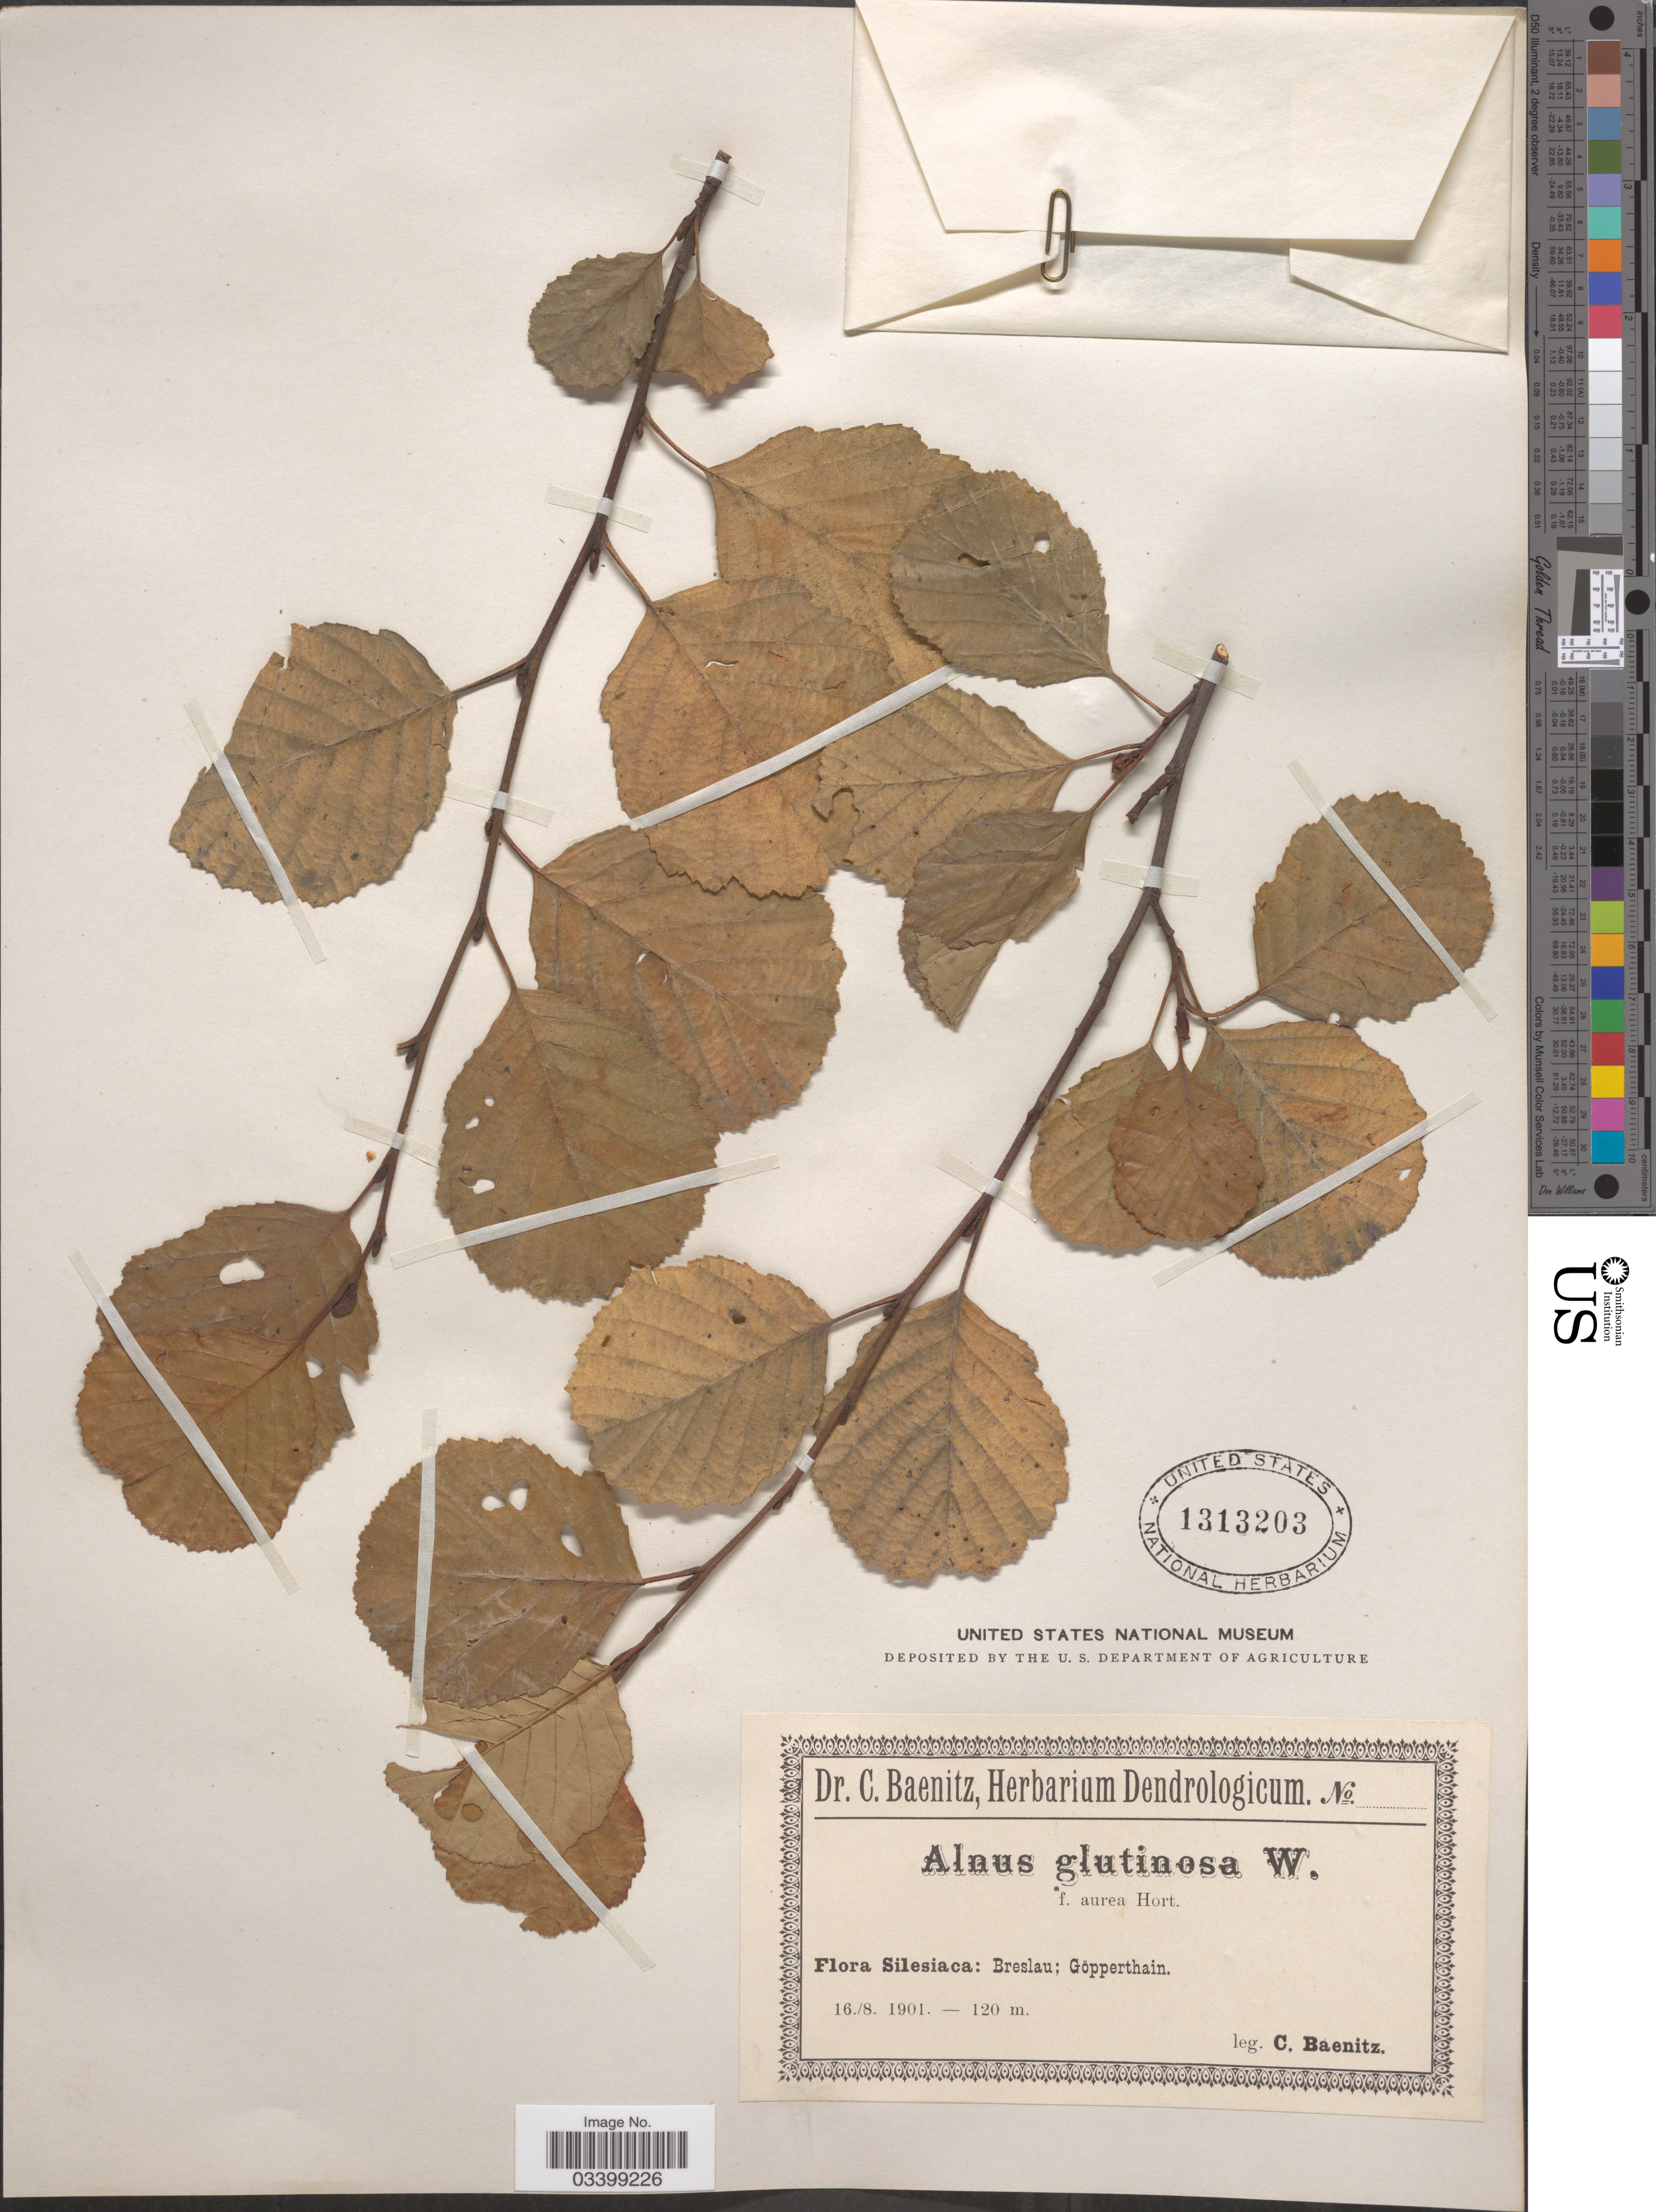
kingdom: Plantae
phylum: Tracheophyta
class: Magnoliopsida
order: Fagales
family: Betulaceae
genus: Alnus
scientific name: Alnus glutinosa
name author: (L.) Gaertn.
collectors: C. G. Baenitz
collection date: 1901-08-16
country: Poland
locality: Silesiaca: Breslau; Göpperthain.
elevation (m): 120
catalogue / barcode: US 1313203